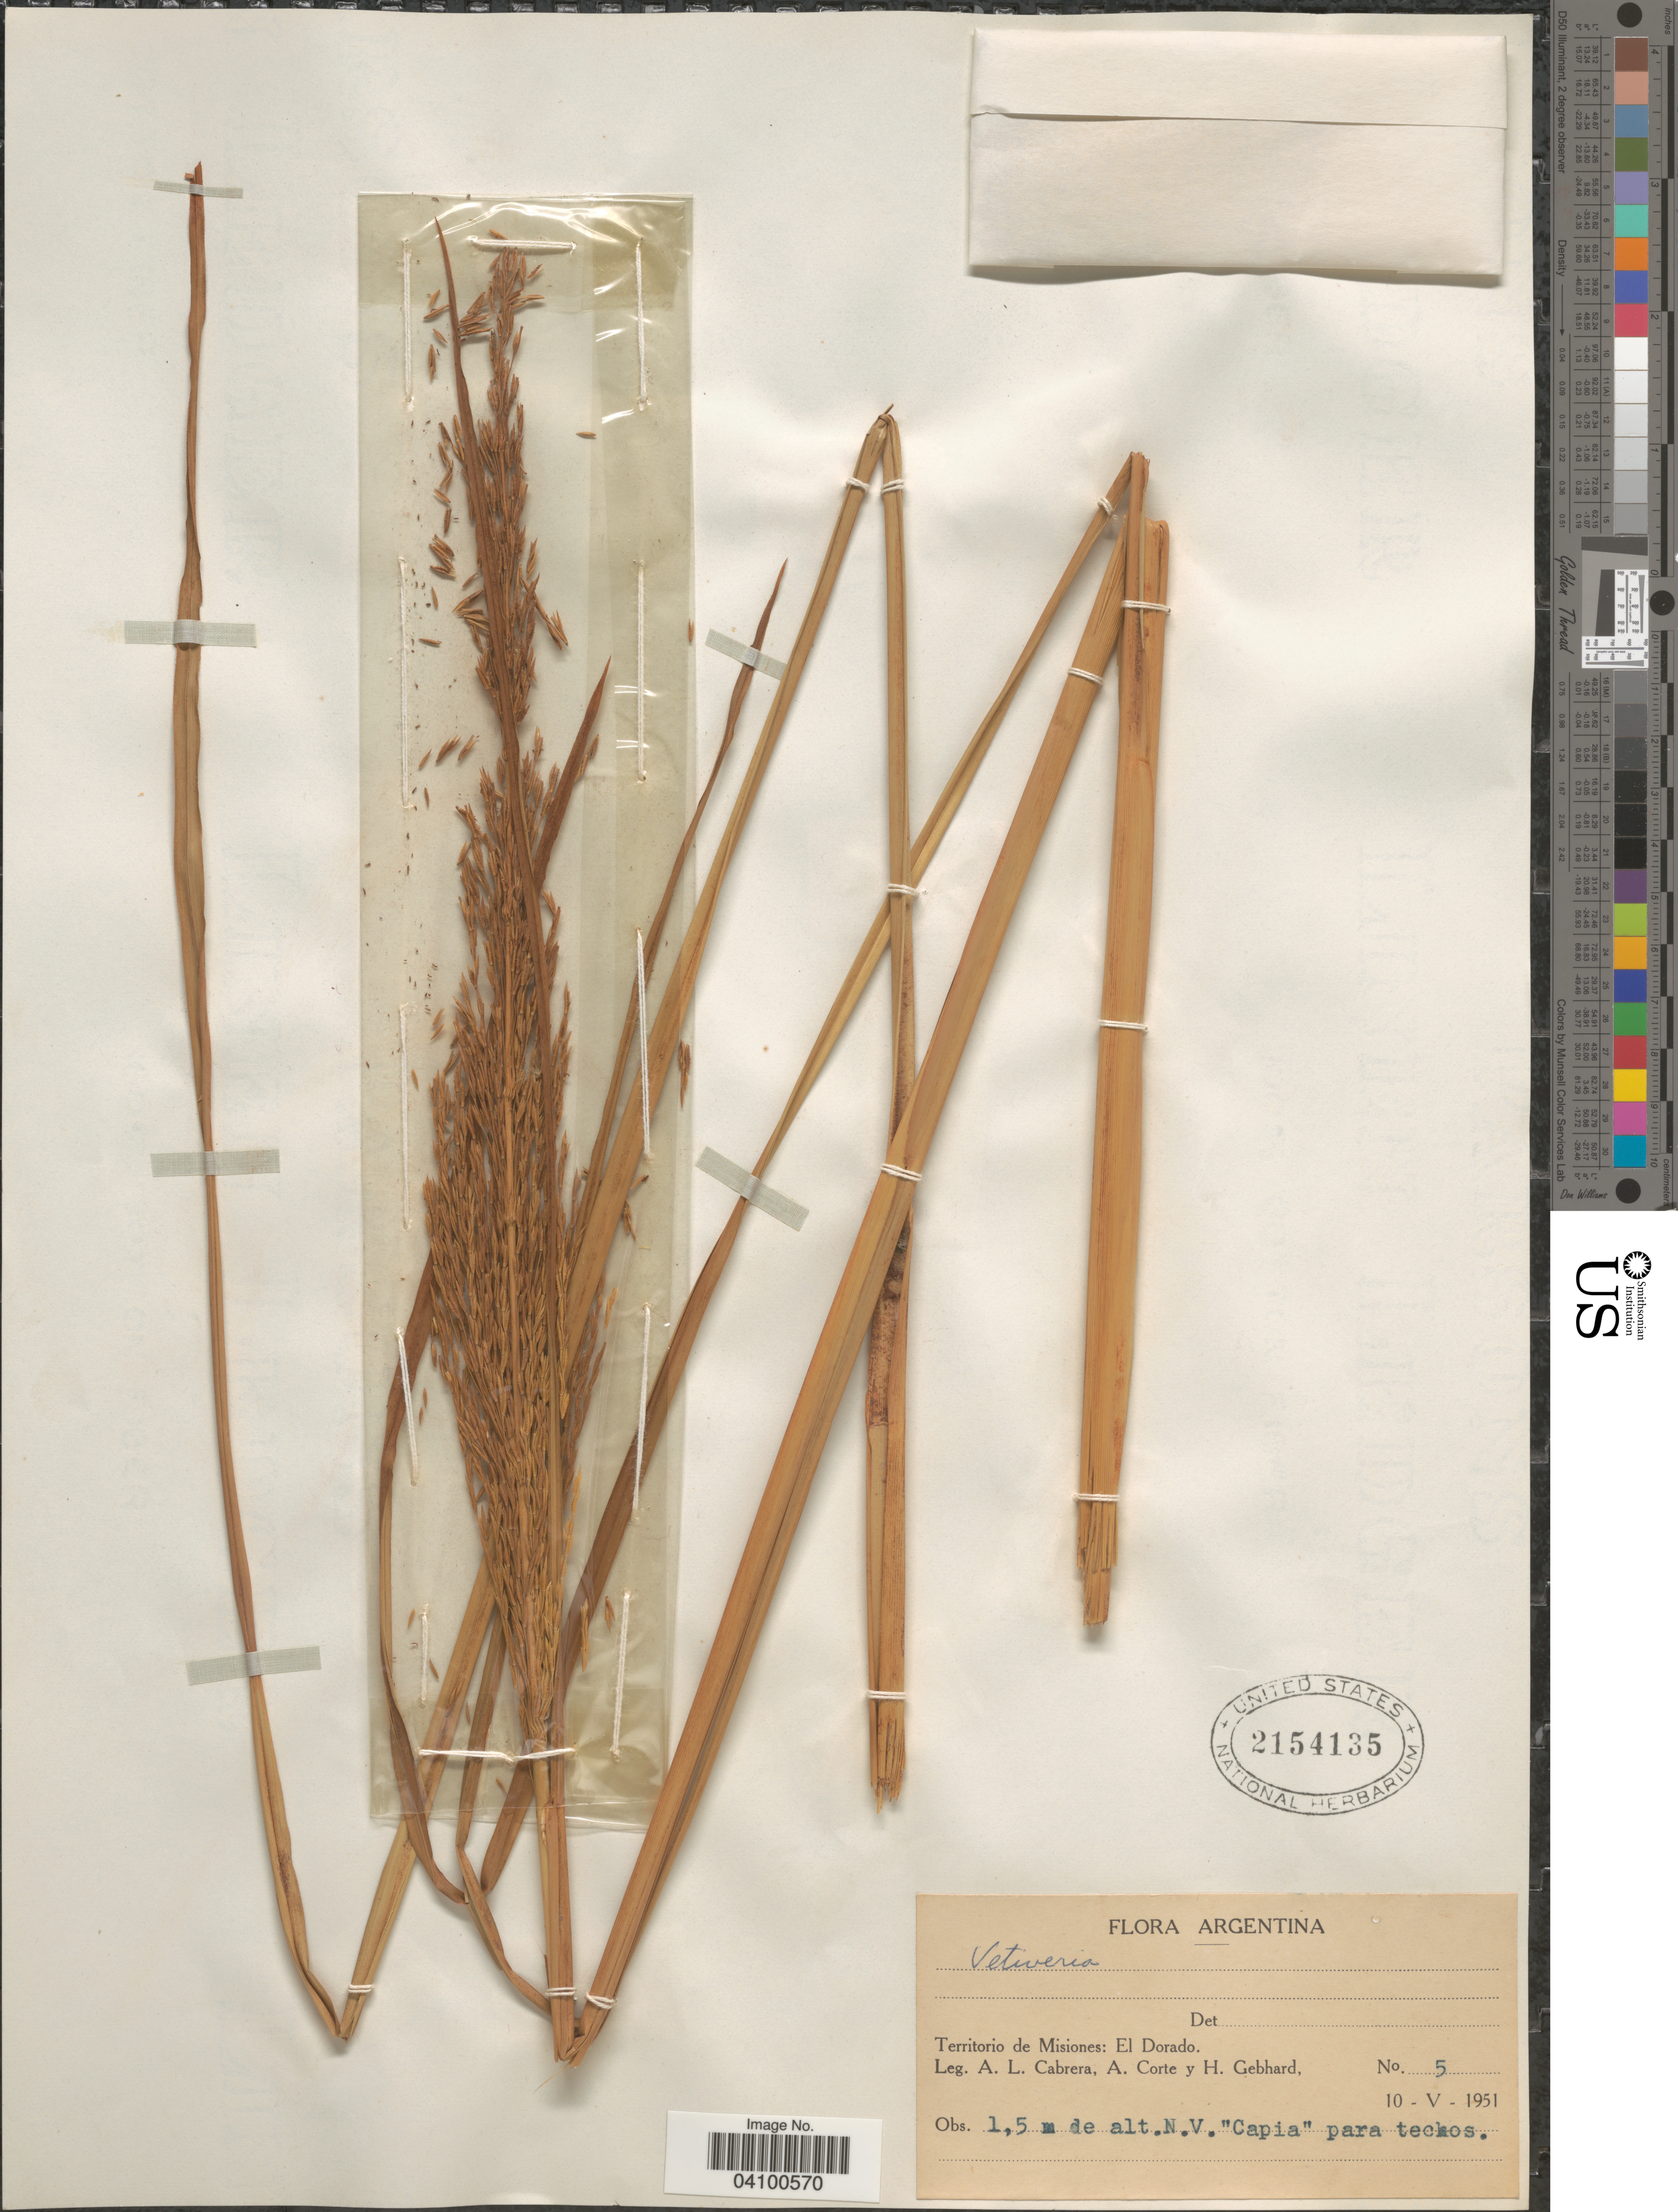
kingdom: Plantae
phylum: Tracheophyta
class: Liliopsida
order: Poales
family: Poaceae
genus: Chrysopogon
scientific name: Chrysopogon zizanioides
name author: (L.) Roberty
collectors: A. L. Cabrera, A. Corte & H. Gebhard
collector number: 5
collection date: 1951-05-10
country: Argentina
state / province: Misiones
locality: Territorio de Misones: El Dorado. N.V. 'Capia' para techos.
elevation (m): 1.5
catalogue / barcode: US 2154135